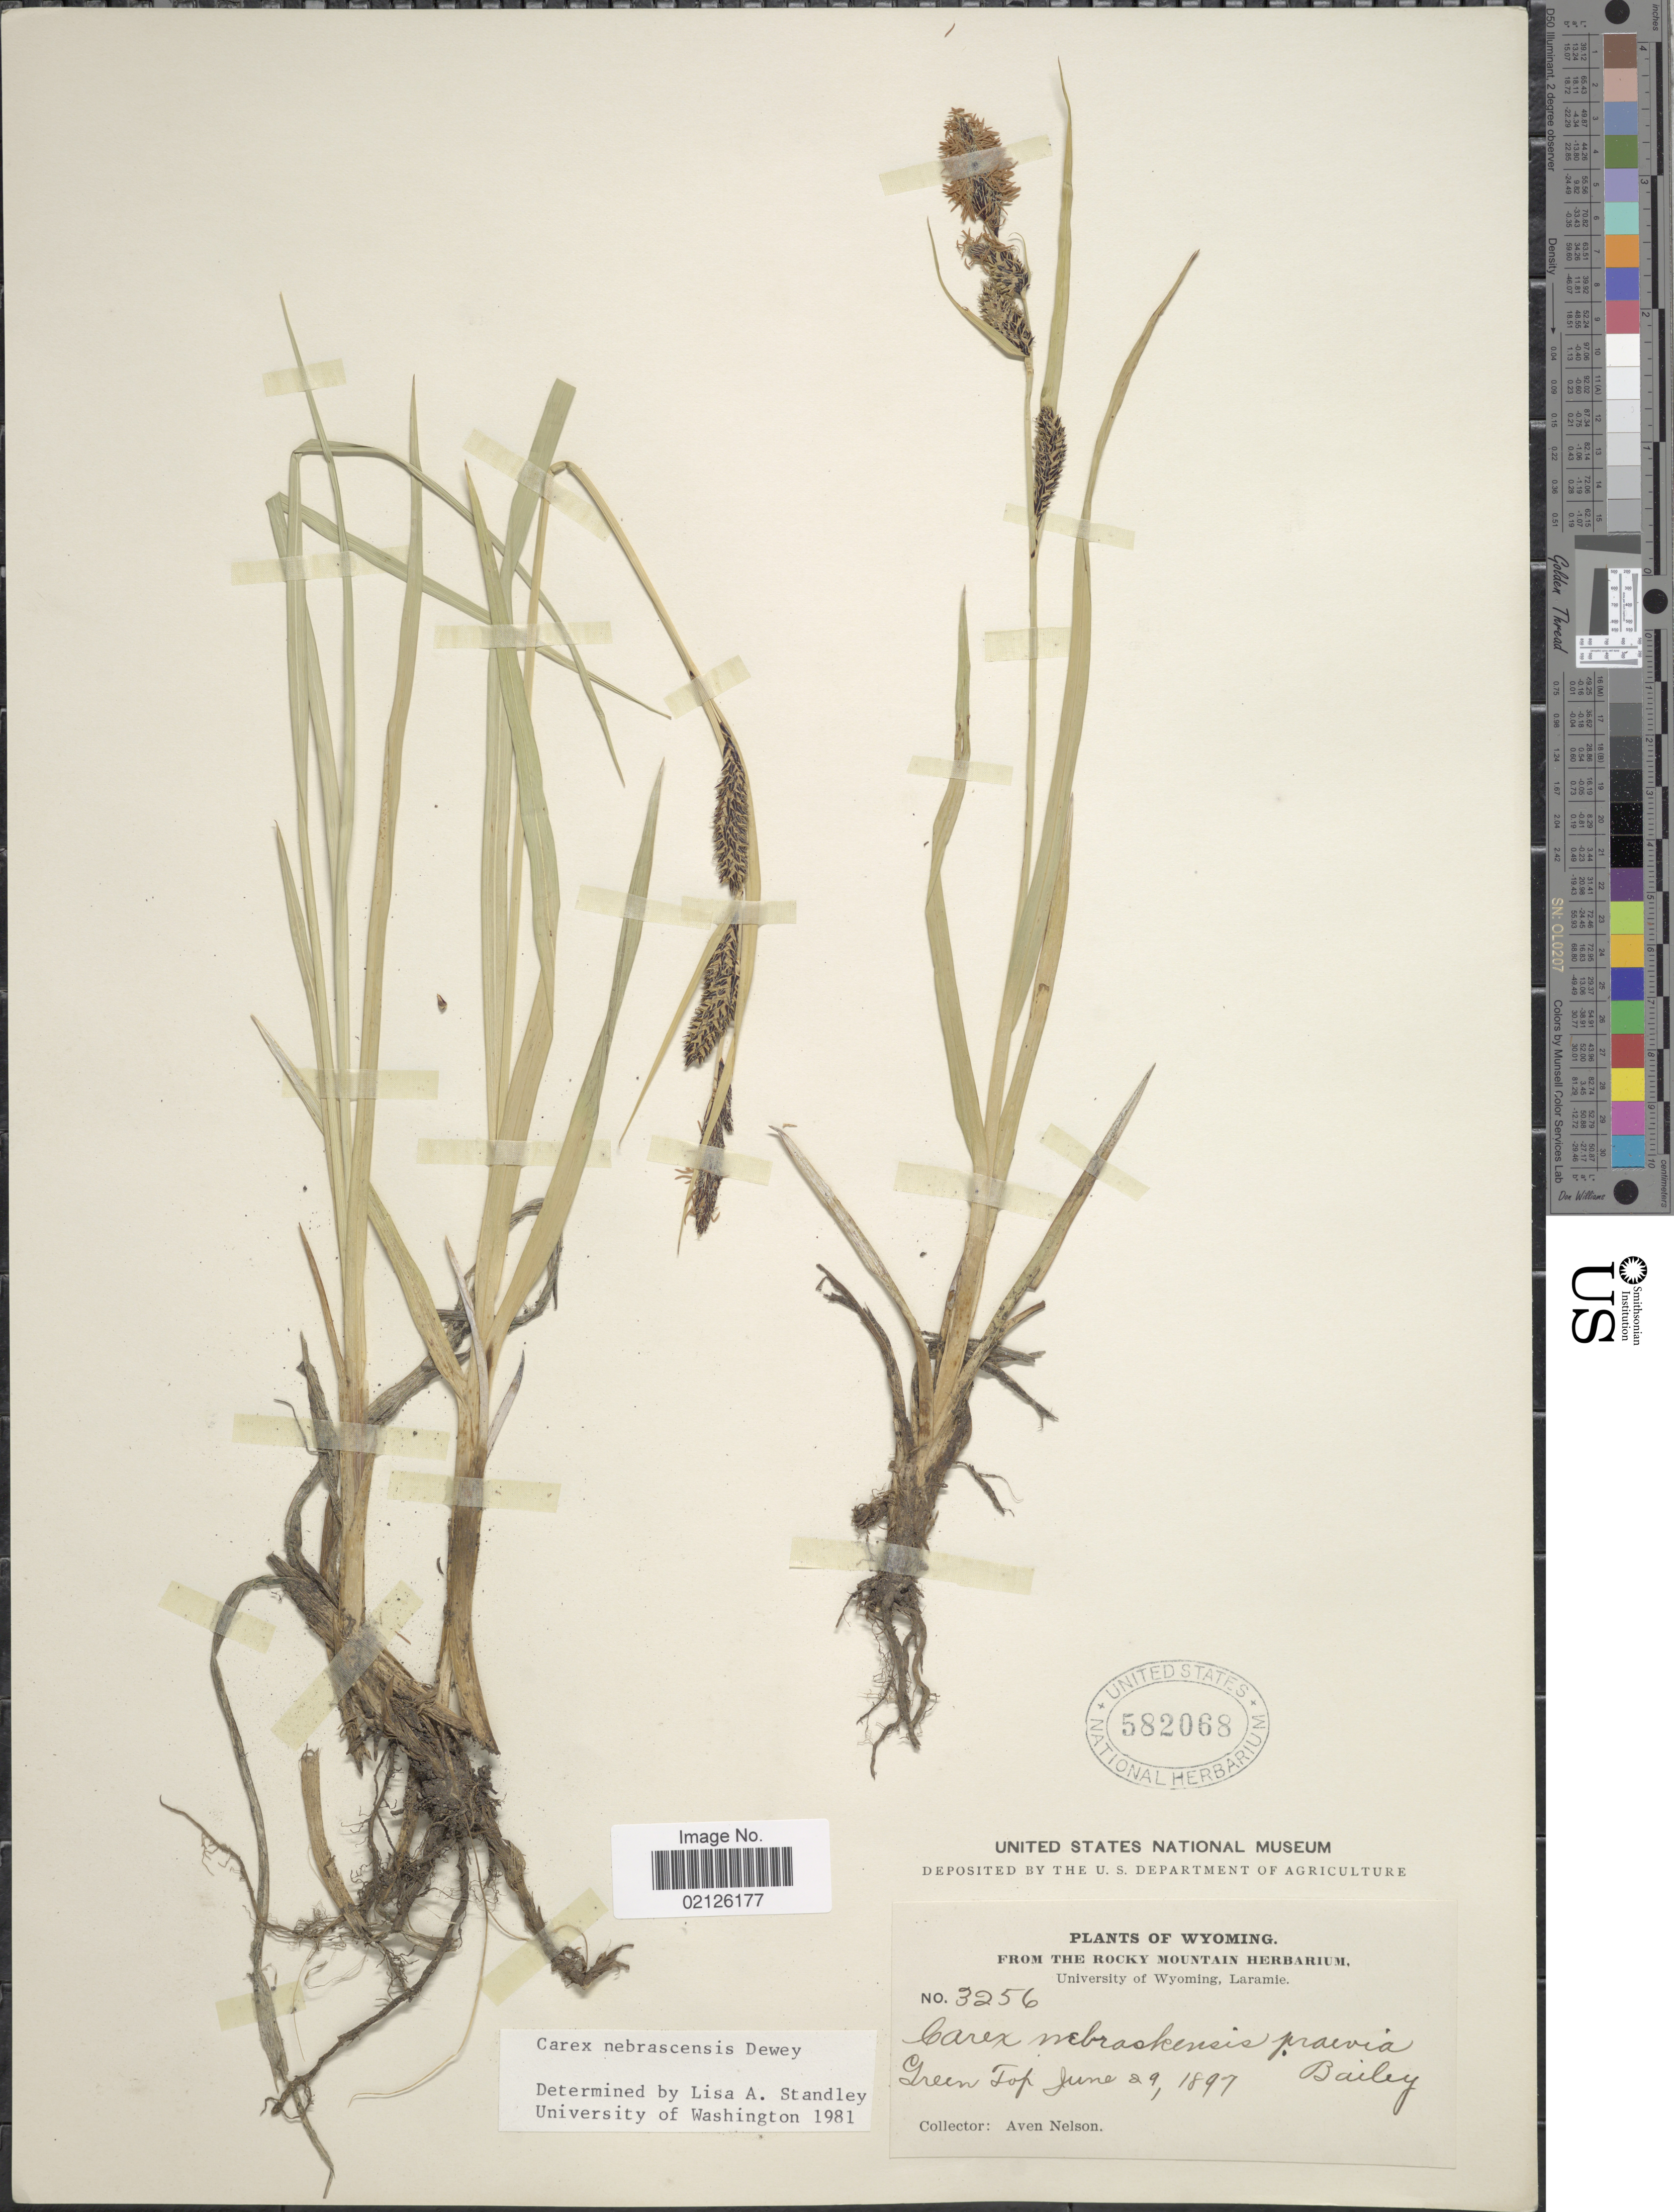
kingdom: Plantae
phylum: Tracheophyta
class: Liliopsida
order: Poales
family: Cyperaceae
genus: Carex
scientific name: Carex nebrascensis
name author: Dewey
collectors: A. Nelson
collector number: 3256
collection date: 1897-06-29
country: United States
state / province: Wyoming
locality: Green Top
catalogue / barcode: US 582068